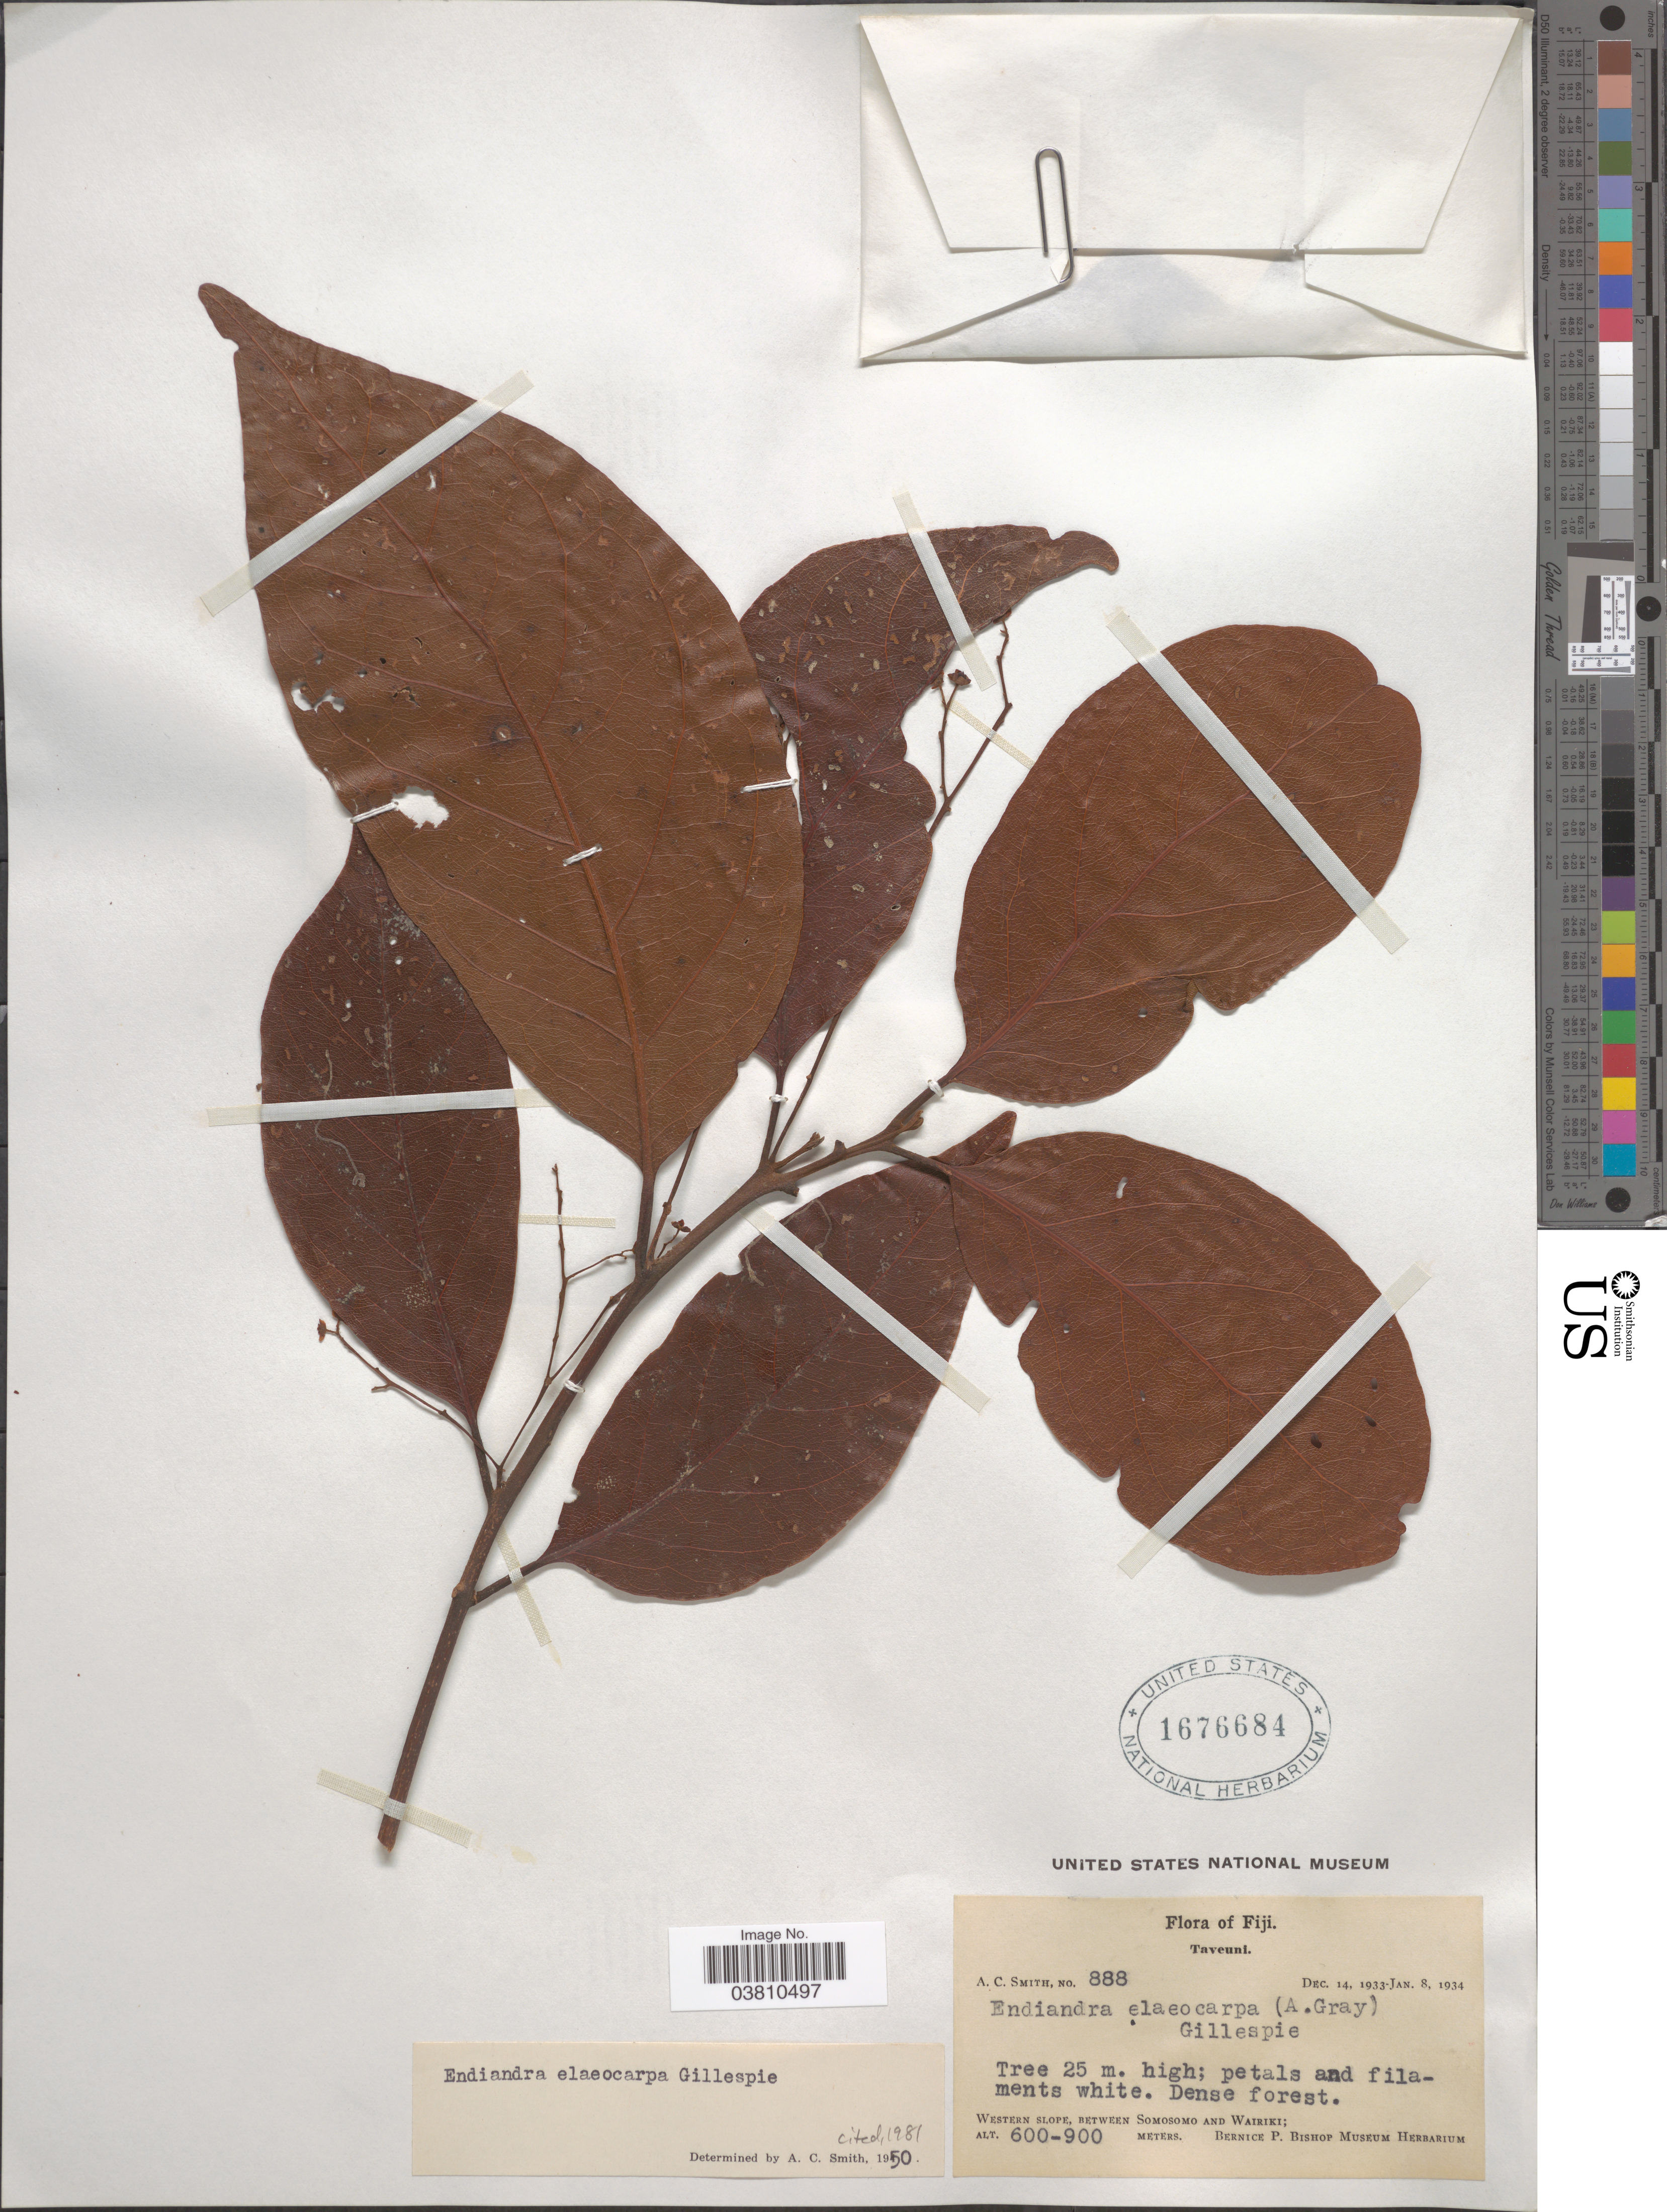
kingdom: Plantae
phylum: Tracheophyta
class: Magnoliopsida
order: Laurales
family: Lauraceae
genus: Endiandra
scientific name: Endiandra elaeocarpa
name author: Gillespie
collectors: A. C. Smith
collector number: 888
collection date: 1933-12-14/1934-01-08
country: Fiji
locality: Taveuni. Western slope, between Somosomo and Wairiki.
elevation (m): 600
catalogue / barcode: US 1676684